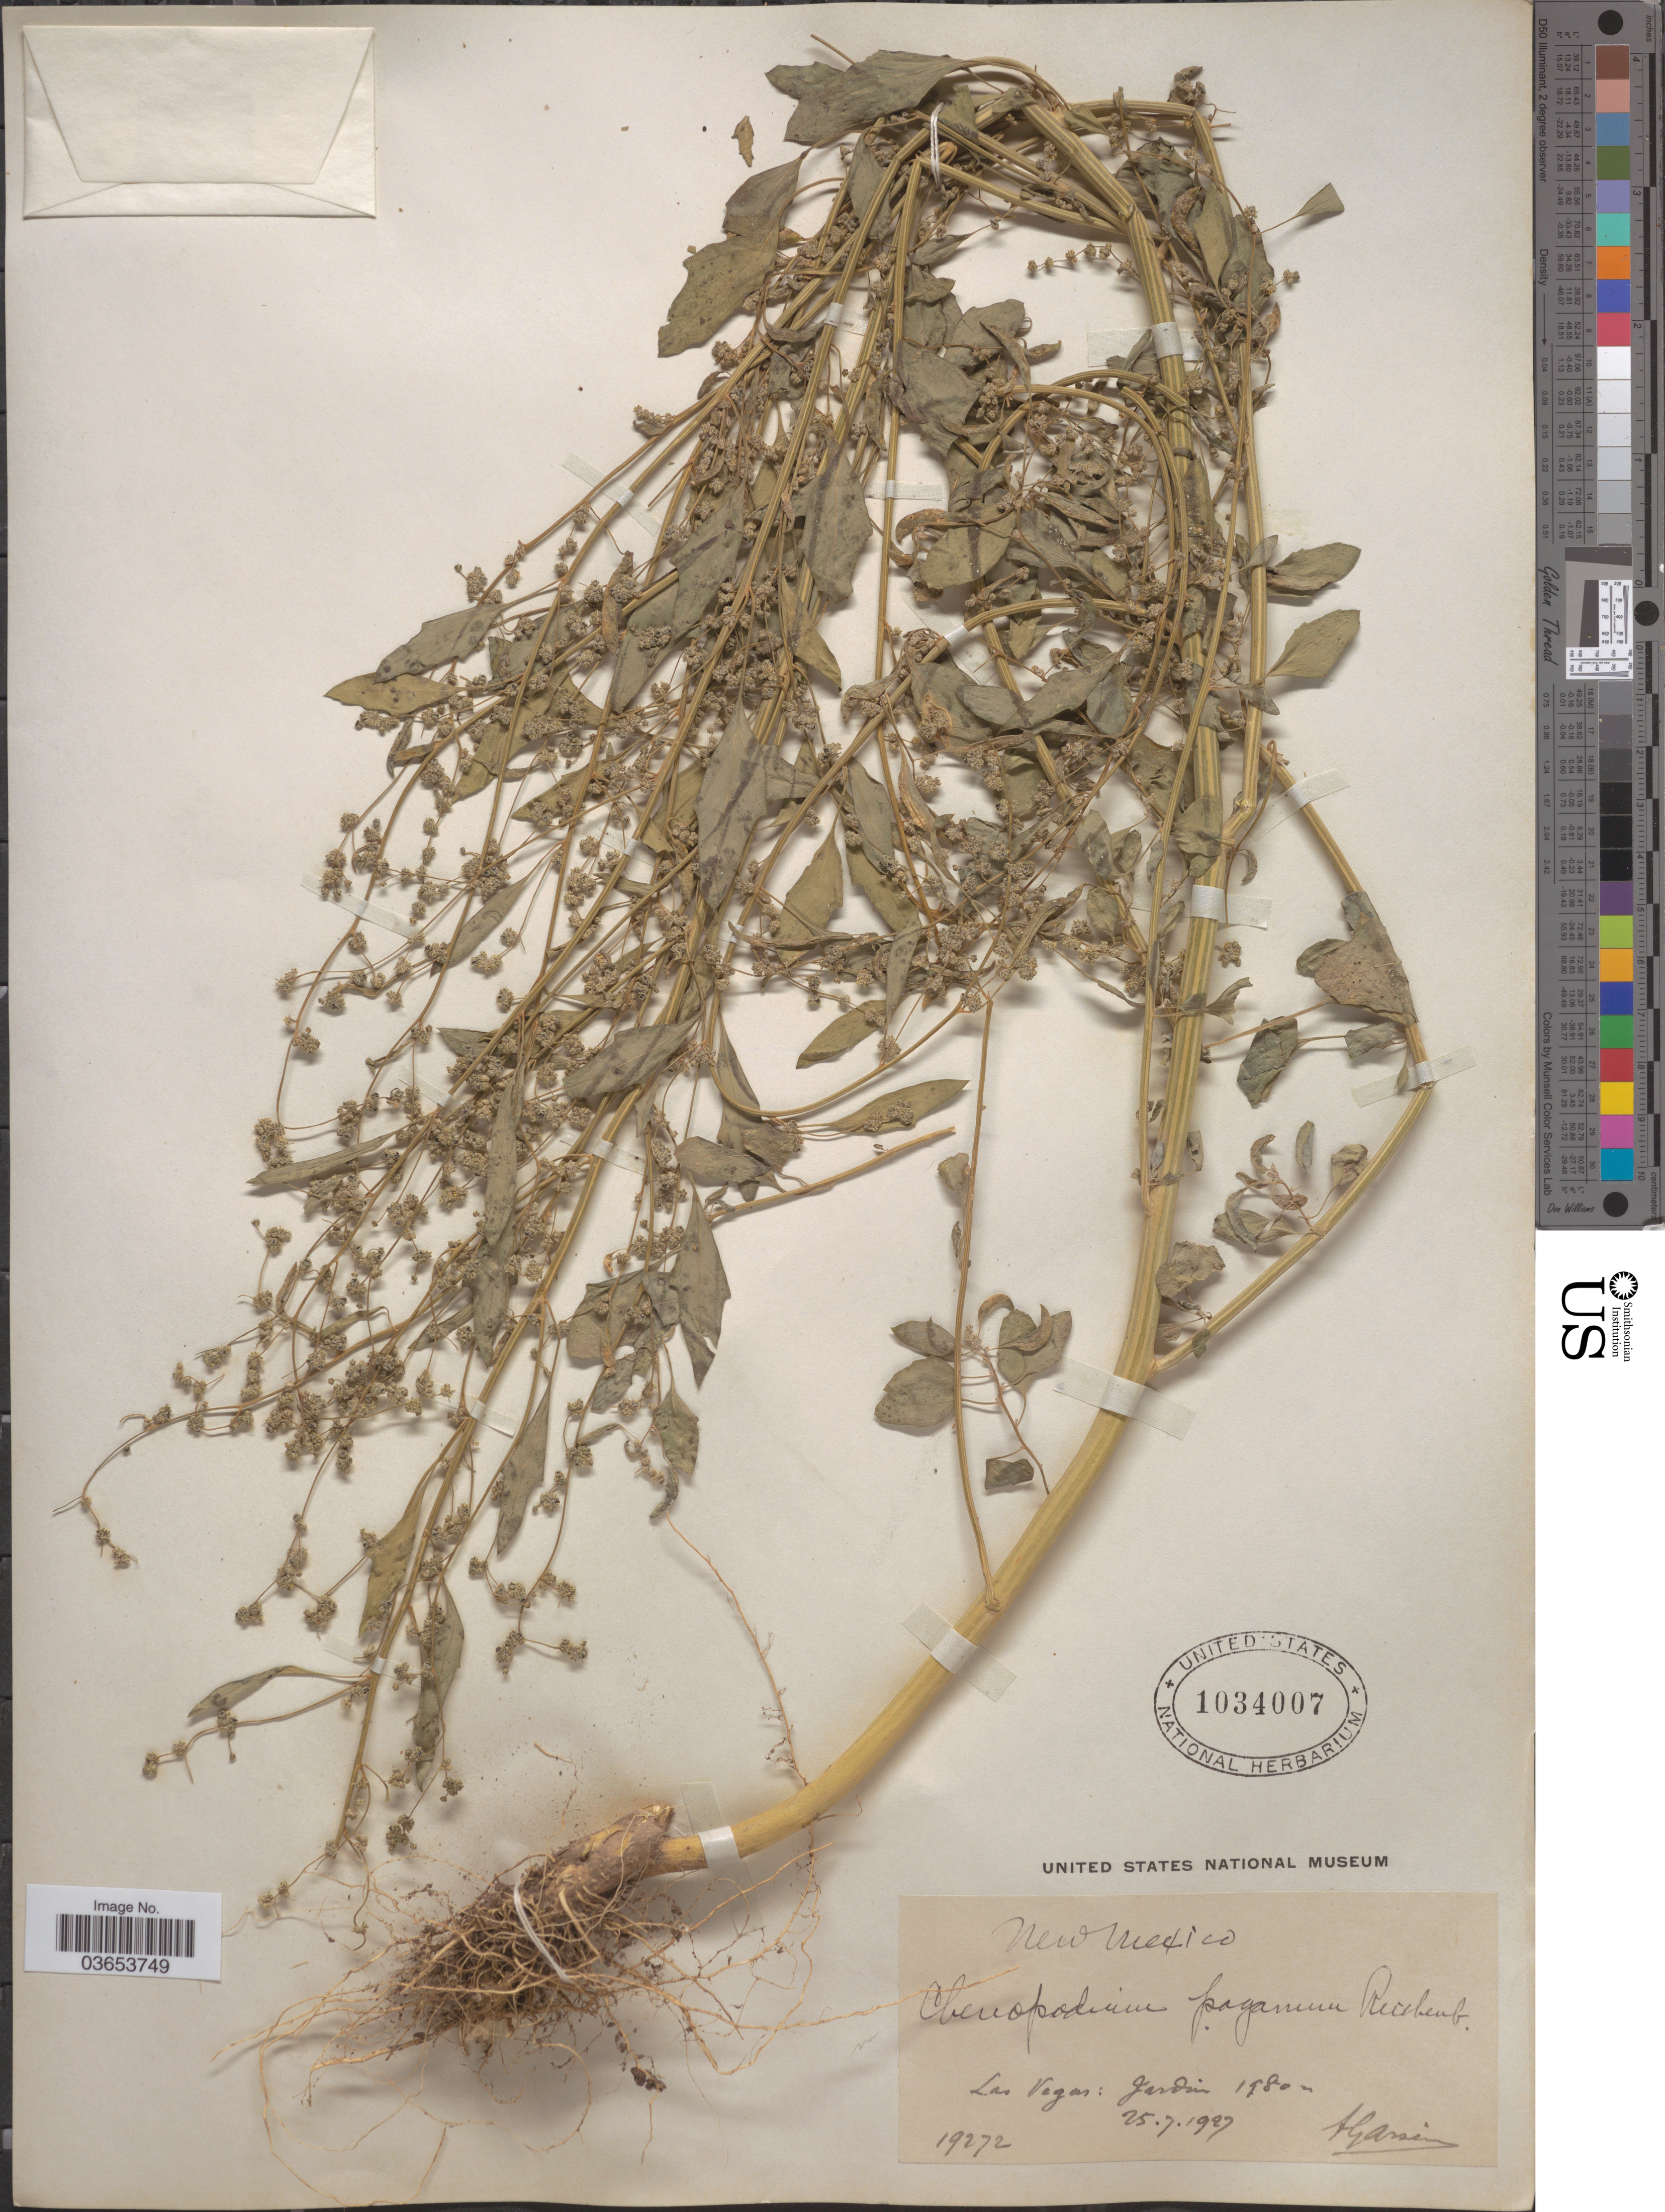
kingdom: Plantae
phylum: Tracheophyta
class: Magnoliopsida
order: Caryophyllales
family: Amaranthaceae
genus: Chenopodium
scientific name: Chenopodium paganum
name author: Rchb.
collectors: F. Arsène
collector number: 19272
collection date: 1927-07-25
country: United States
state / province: New Mexico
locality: Las Vegas: Jardin.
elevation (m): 1980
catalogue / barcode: US 1034007